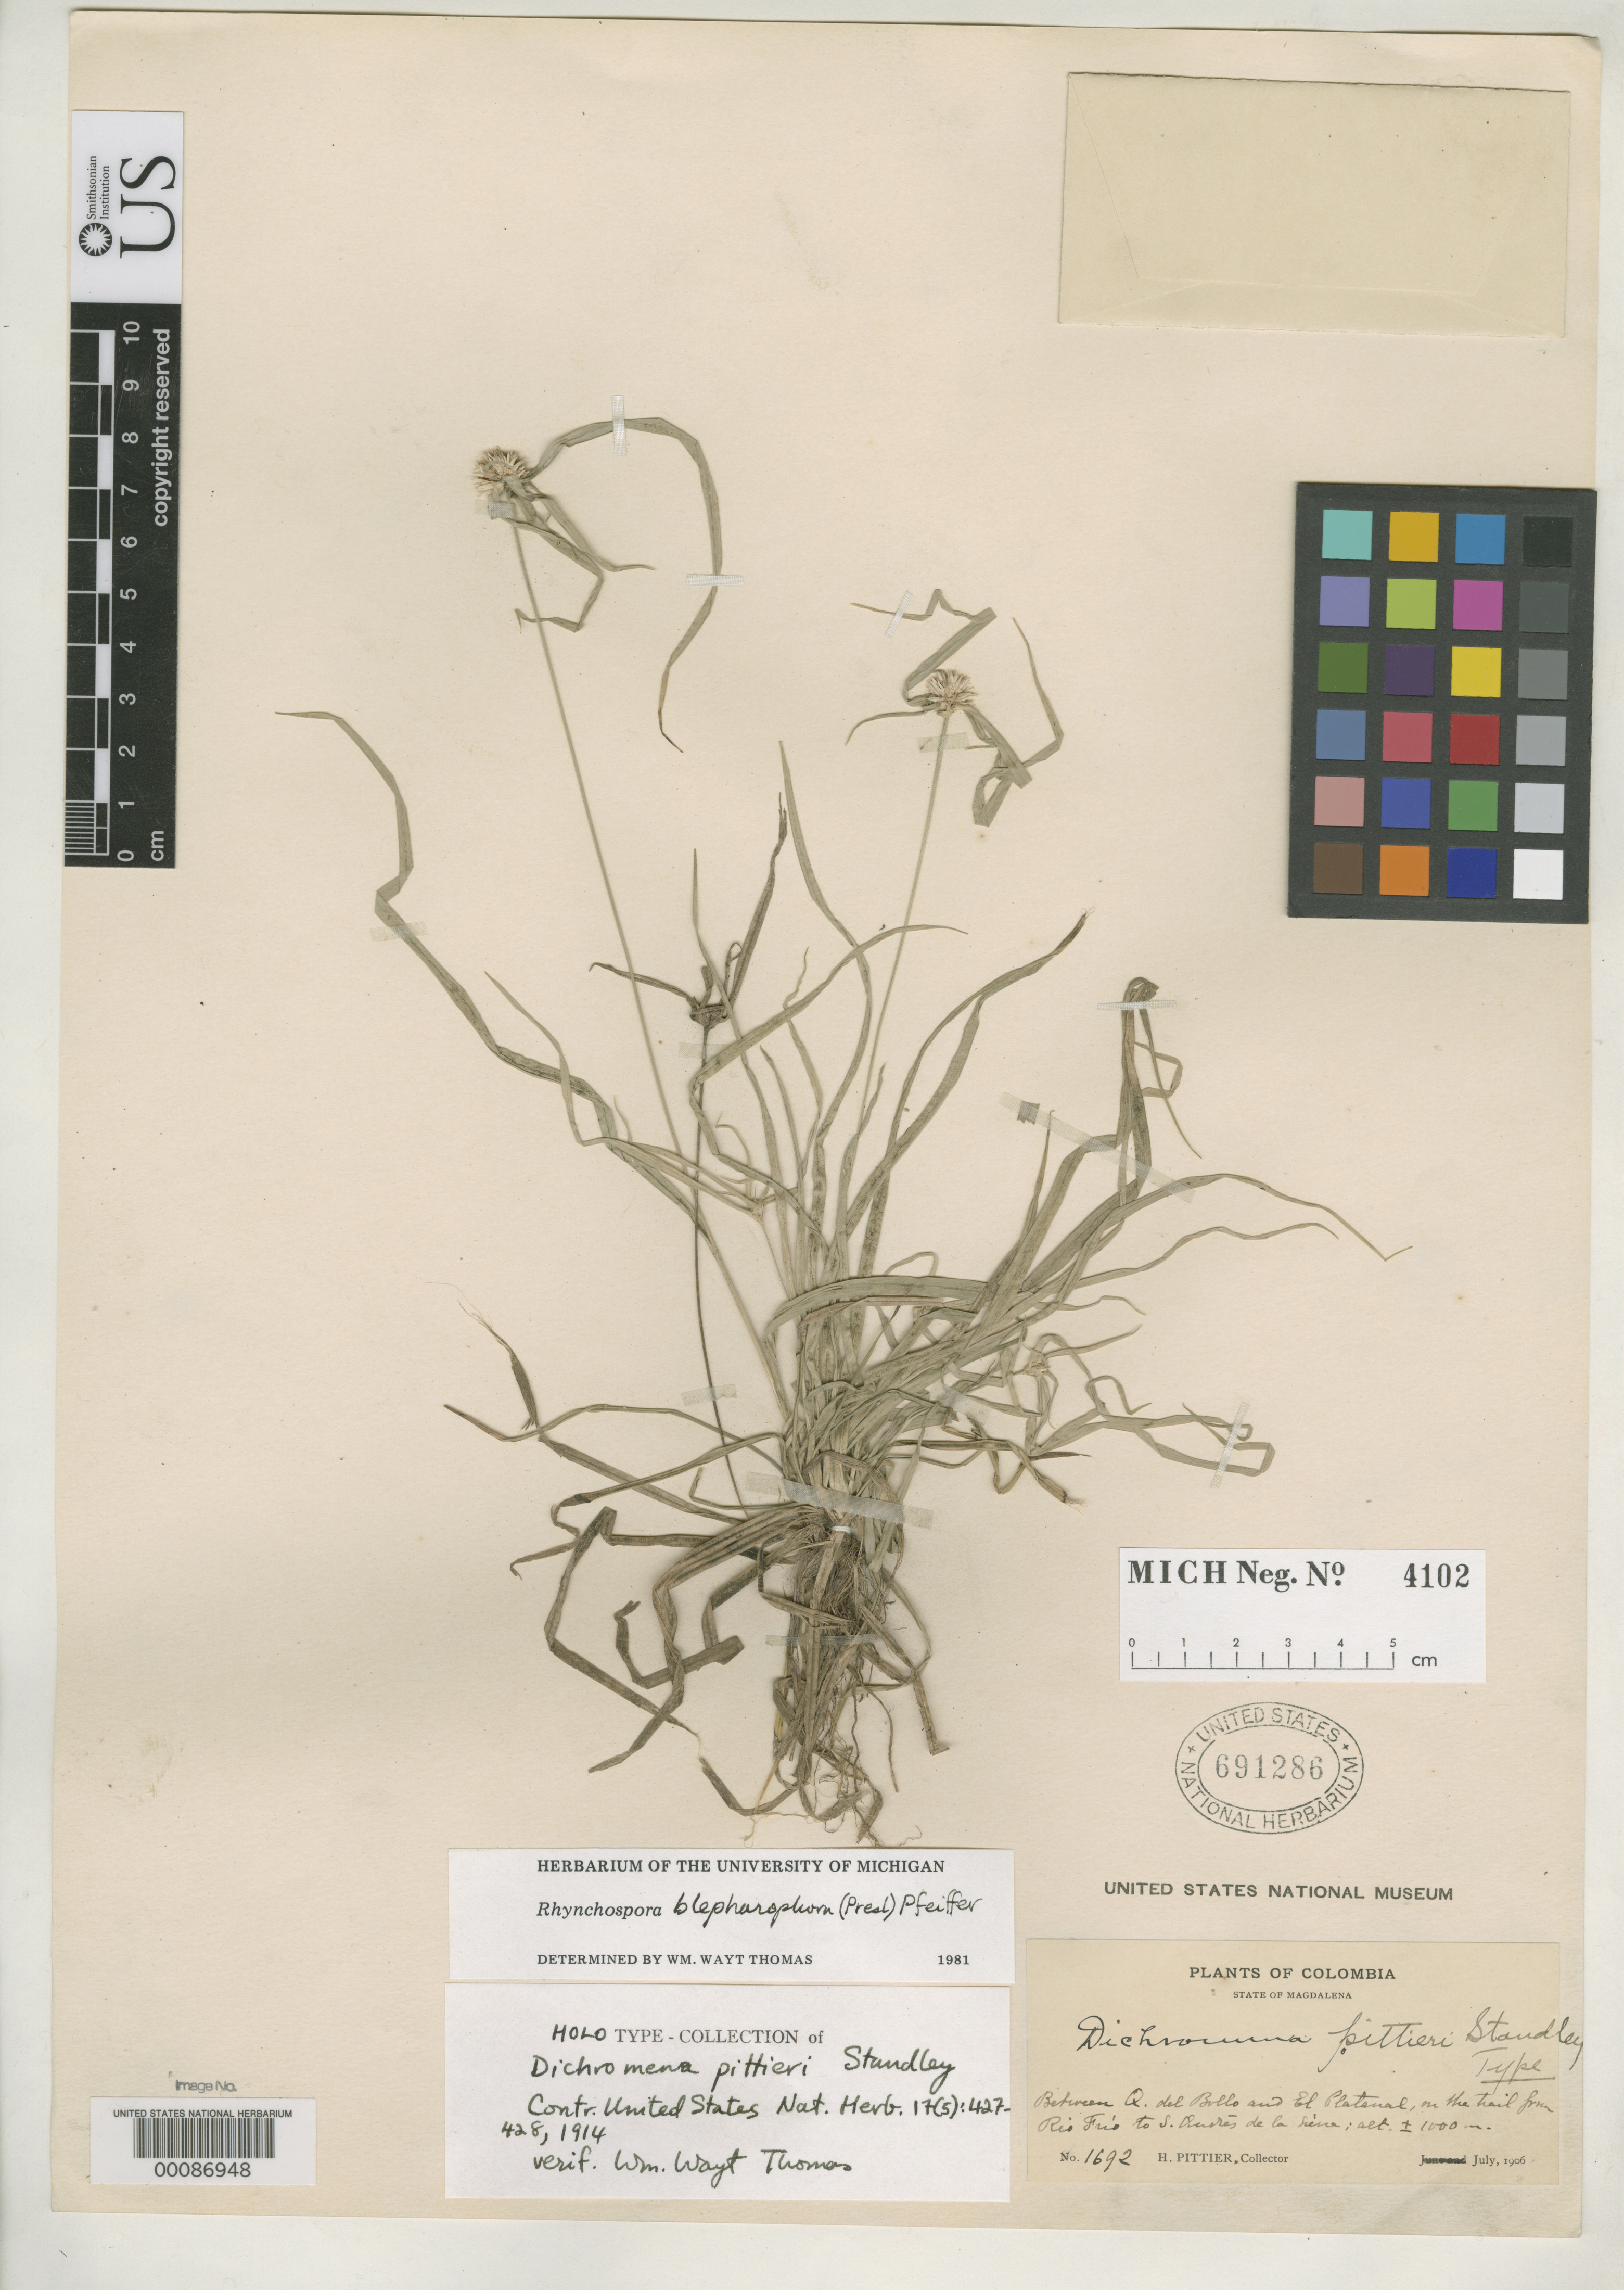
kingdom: Plantae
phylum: Tracheophyta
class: Liliopsida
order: Poales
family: Cyperaceae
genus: Dichromena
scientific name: Dichromena pittieri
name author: Standl.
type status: Holotype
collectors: H. F. Pittier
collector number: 1692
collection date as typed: Jul 1906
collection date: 1906-07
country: Colombia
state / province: Magdalena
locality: Between Quebrada del Bollo and El Platanae, on Trail from Rio Frio to San Andres de La Sierra.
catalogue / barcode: US 691286